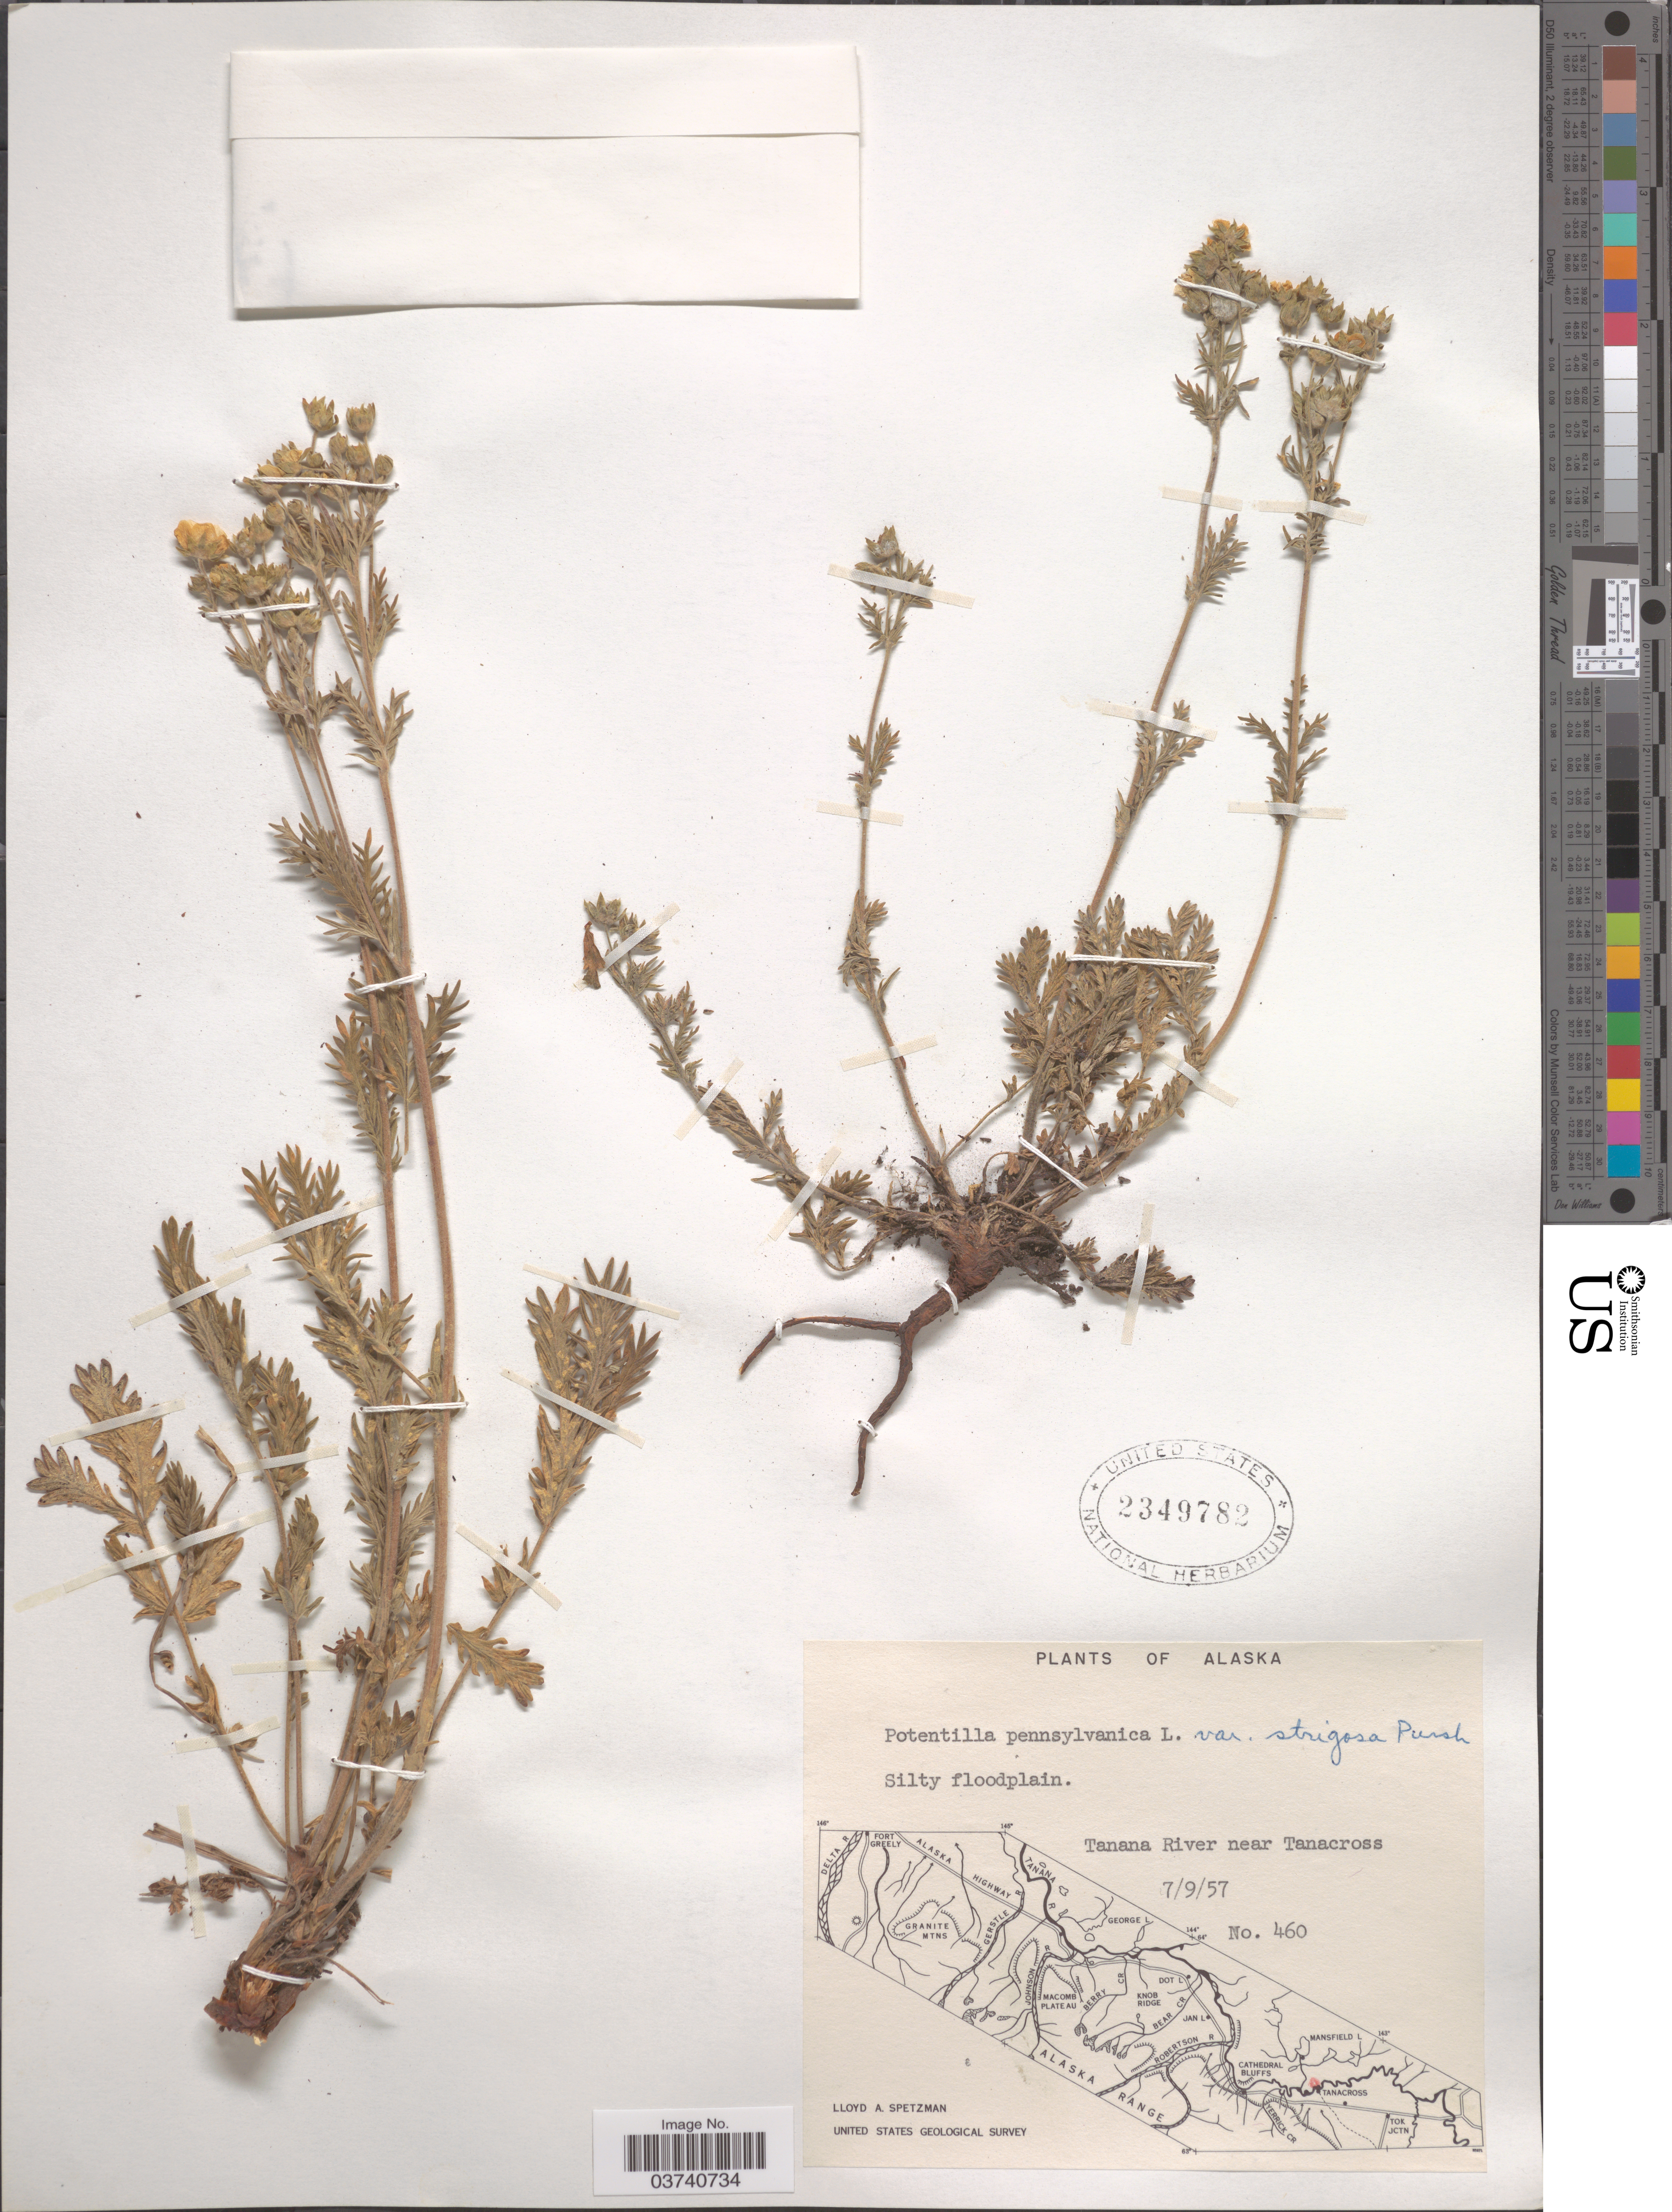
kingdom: Plantae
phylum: Tracheophyta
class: Magnoliopsida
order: Rosales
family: Rosaceae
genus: Potentilla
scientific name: Potentilla pensylvanica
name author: L.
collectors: L. Spetzman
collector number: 460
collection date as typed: Transcribed d/m/y: 9/7/57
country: United States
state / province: Alaska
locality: Silty floodplain. Tanana River near Tanacross.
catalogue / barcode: US 2349782